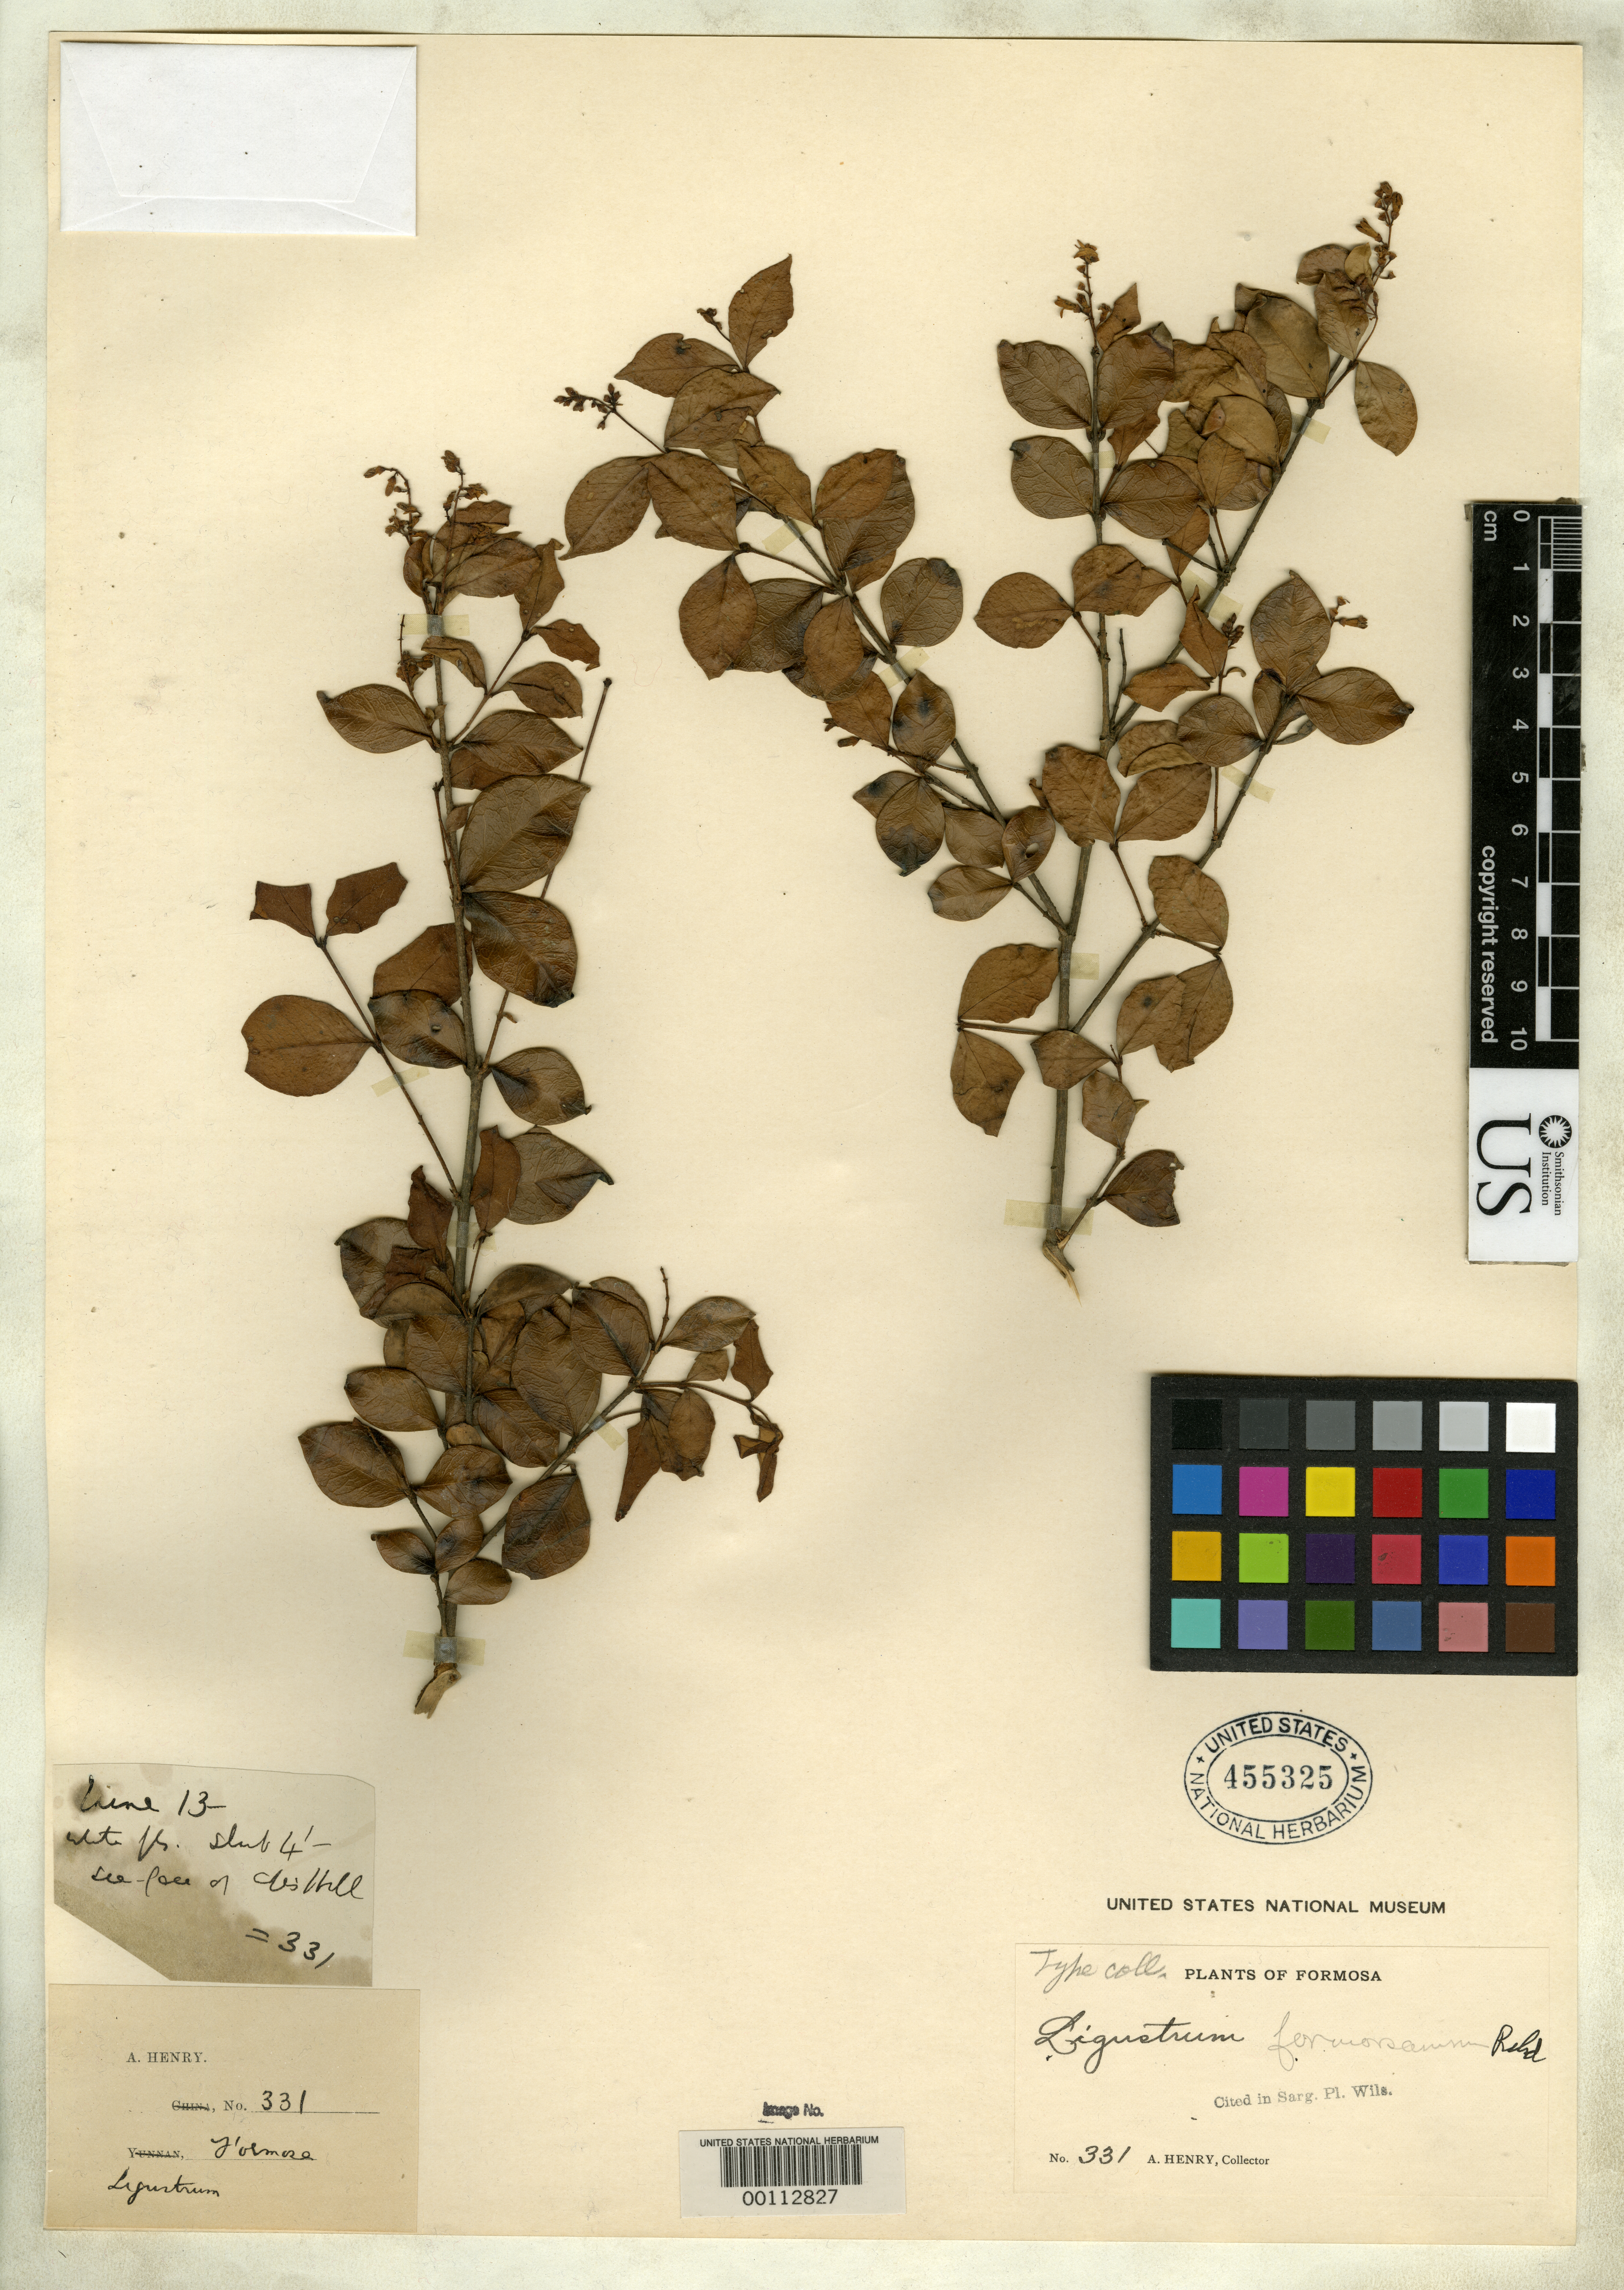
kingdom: Plantae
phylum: Tracheophyta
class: Magnoliopsida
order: Lamiales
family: Oleaceae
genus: Ligustrum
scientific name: Ligustrum formosanum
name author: Rehder in Sarg.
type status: Isotype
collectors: A. Henry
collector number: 331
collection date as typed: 13 Jun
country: Taiwan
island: Taiwan [Formosa]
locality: Takow, Ape's Hill.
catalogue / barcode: US 455325